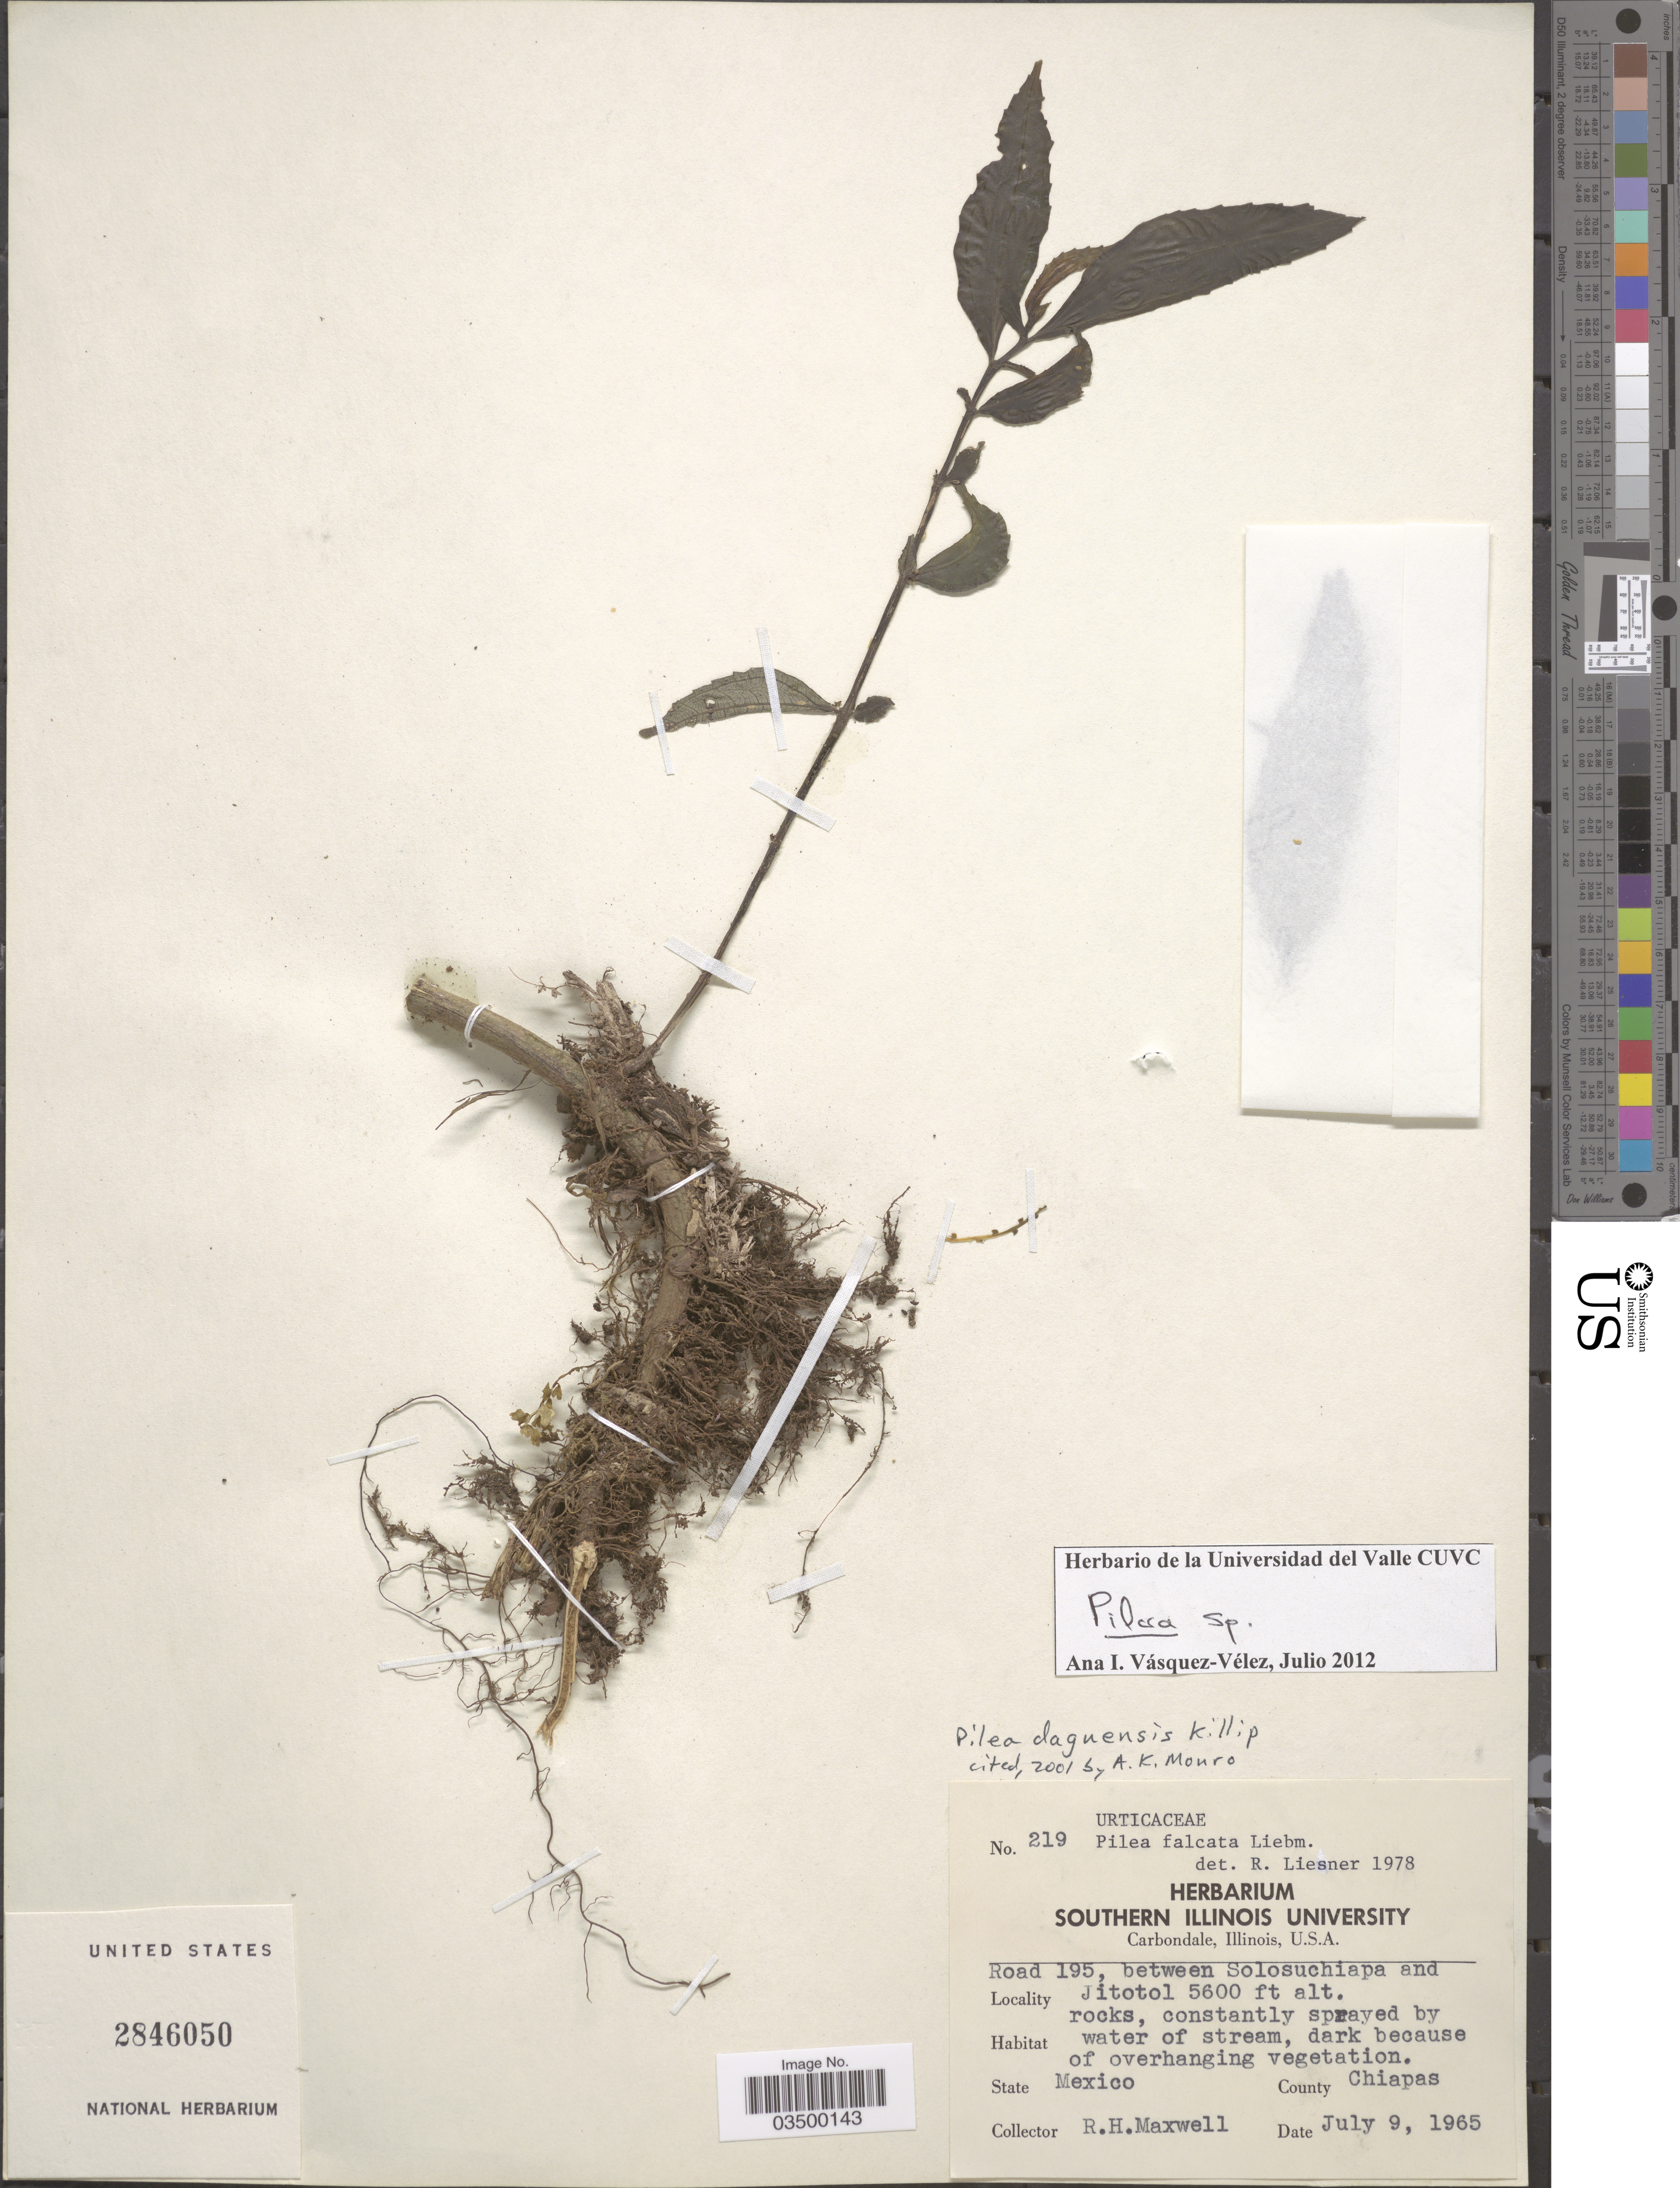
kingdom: Plantae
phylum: Tracheophyta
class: Magnoliopsida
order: Rosales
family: Urticaceae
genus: Pilea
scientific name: Pilea sp.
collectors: R. Maxwell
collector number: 219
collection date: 1965-07-09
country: Mexico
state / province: México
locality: Road 195, between Solosuchiapa and Jitotol. County Chiapas.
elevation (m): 1707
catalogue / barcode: US 2846050